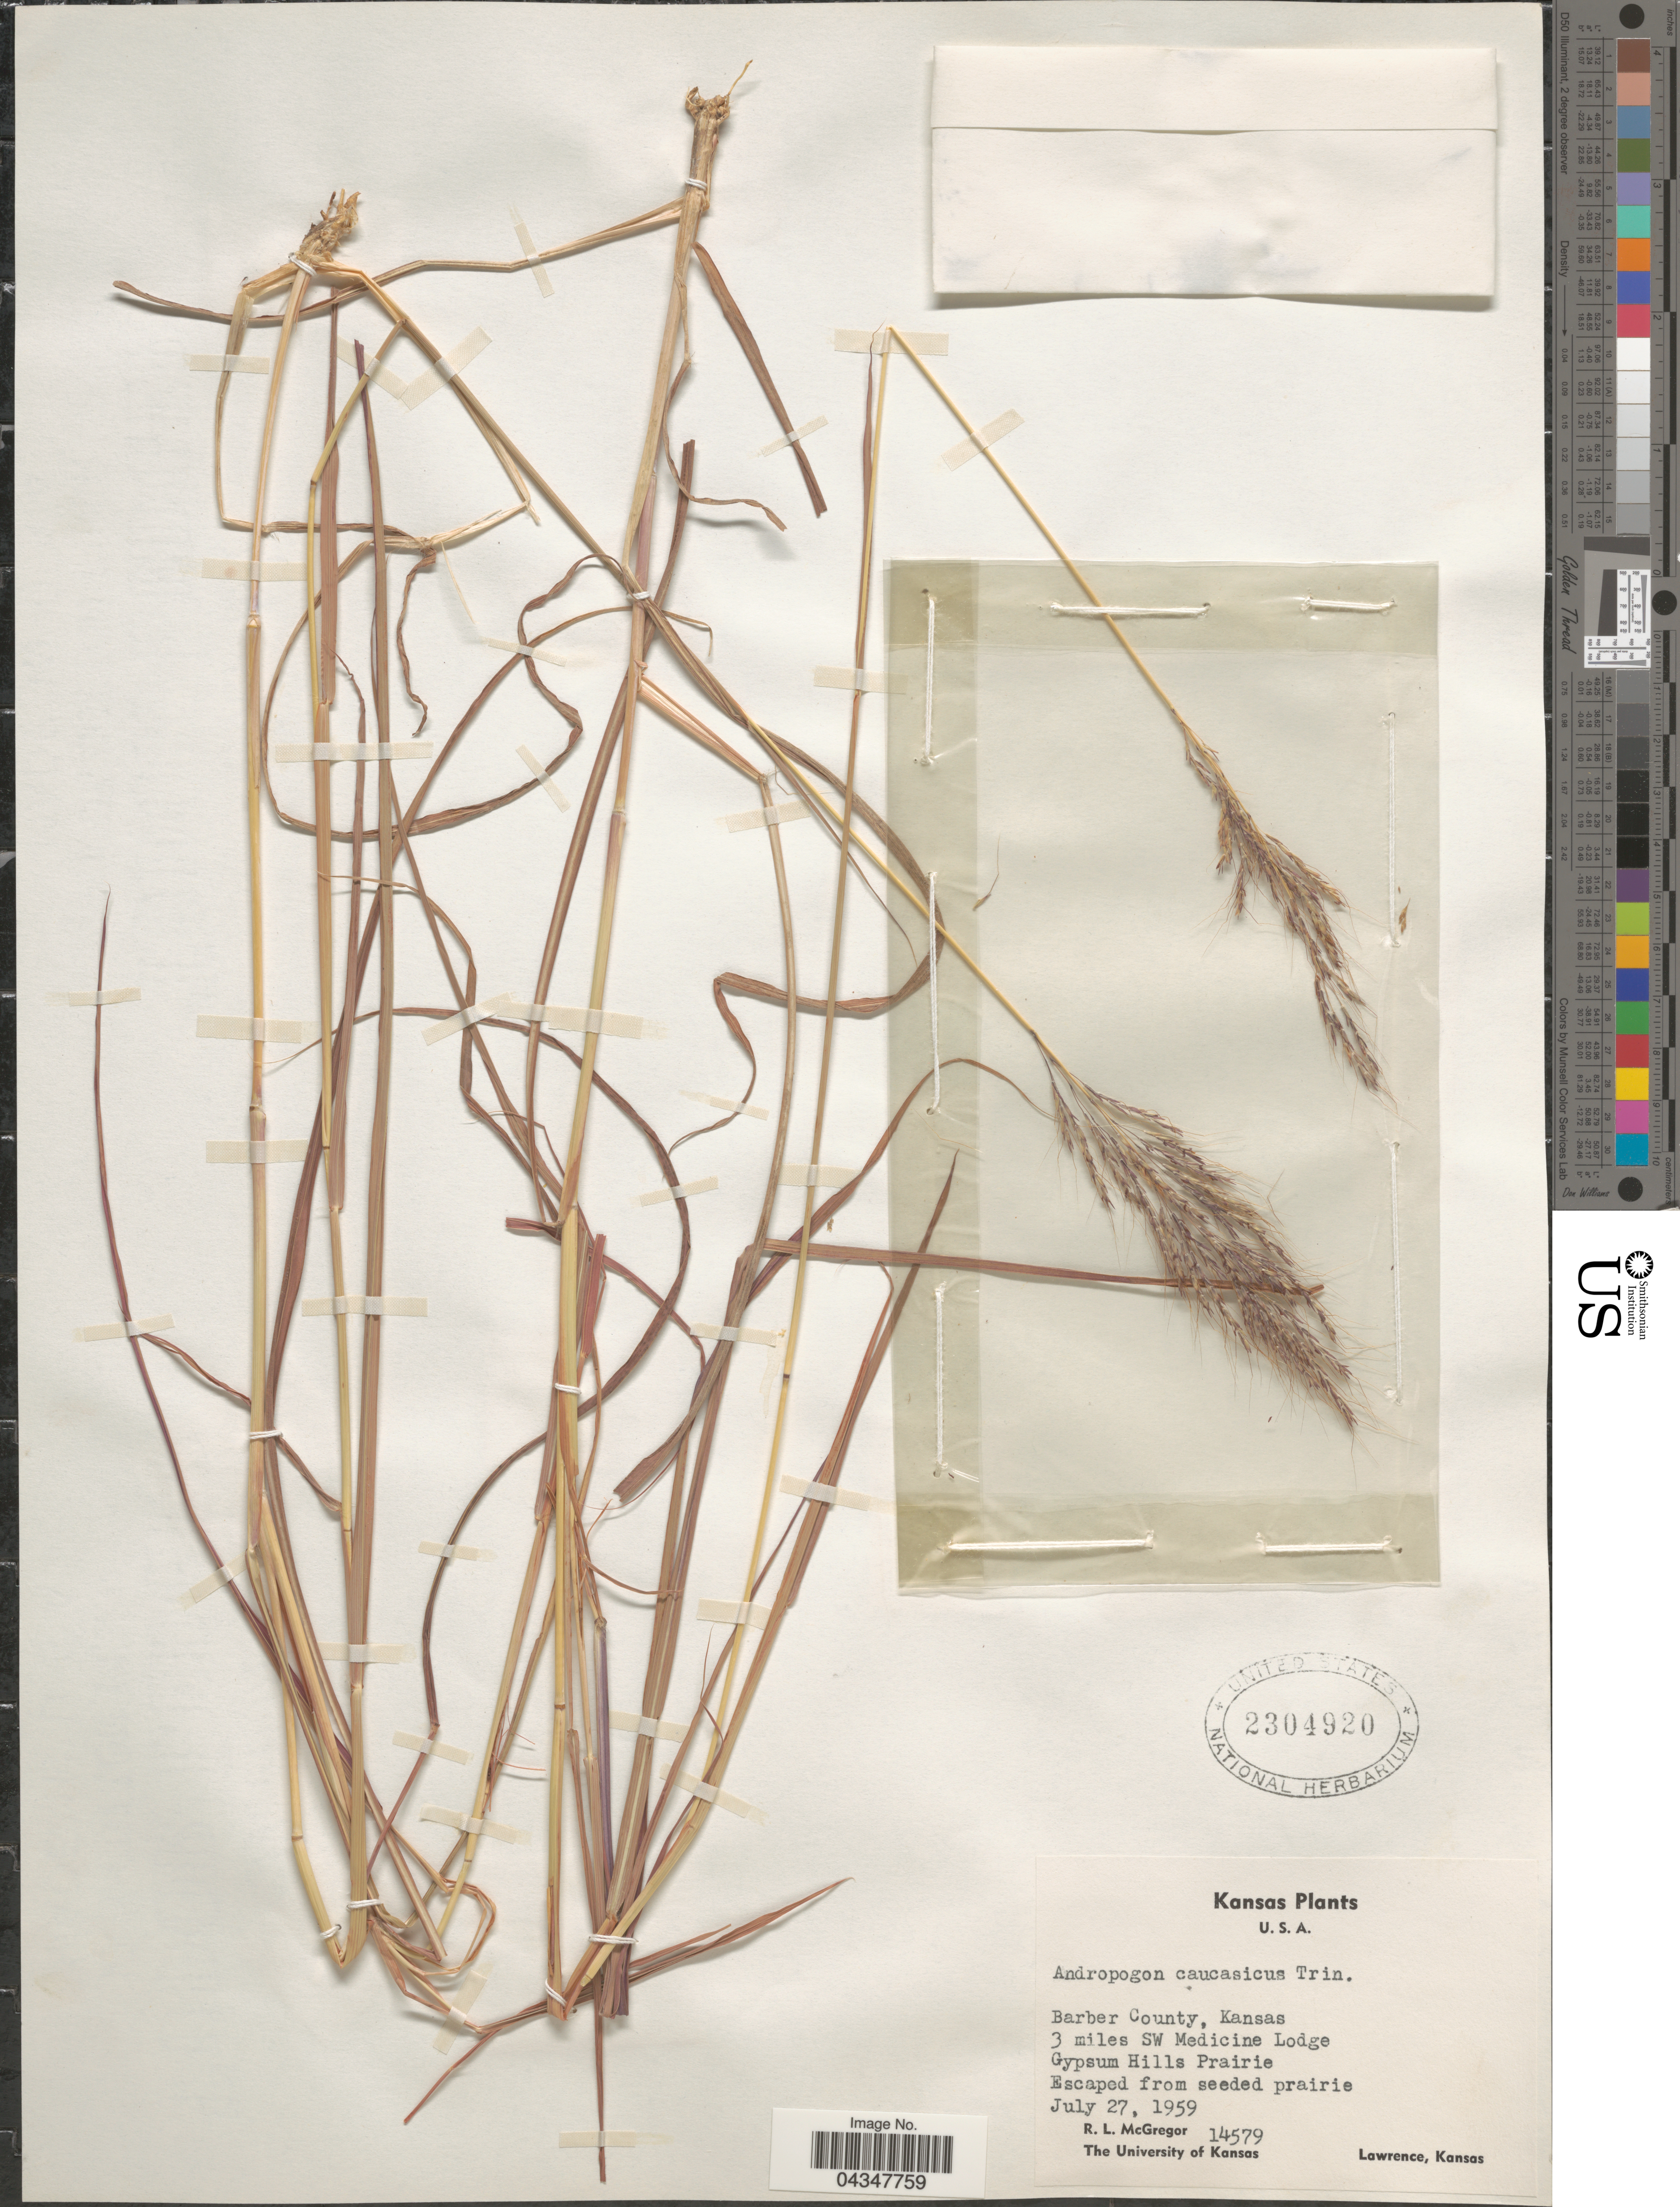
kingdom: Plantae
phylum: Tracheophyta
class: Liliopsida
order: Poales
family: Poaceae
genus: Bothriochloa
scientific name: Bothriochloa caucasica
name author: (Trin.) C. E. Hubb.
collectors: R. McGregor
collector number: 14579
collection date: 1959-07-27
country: United States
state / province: Kansas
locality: Barber County. 3 miles SW Medecine Lodge. Gypsum Hills Prairie.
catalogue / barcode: US 2304920